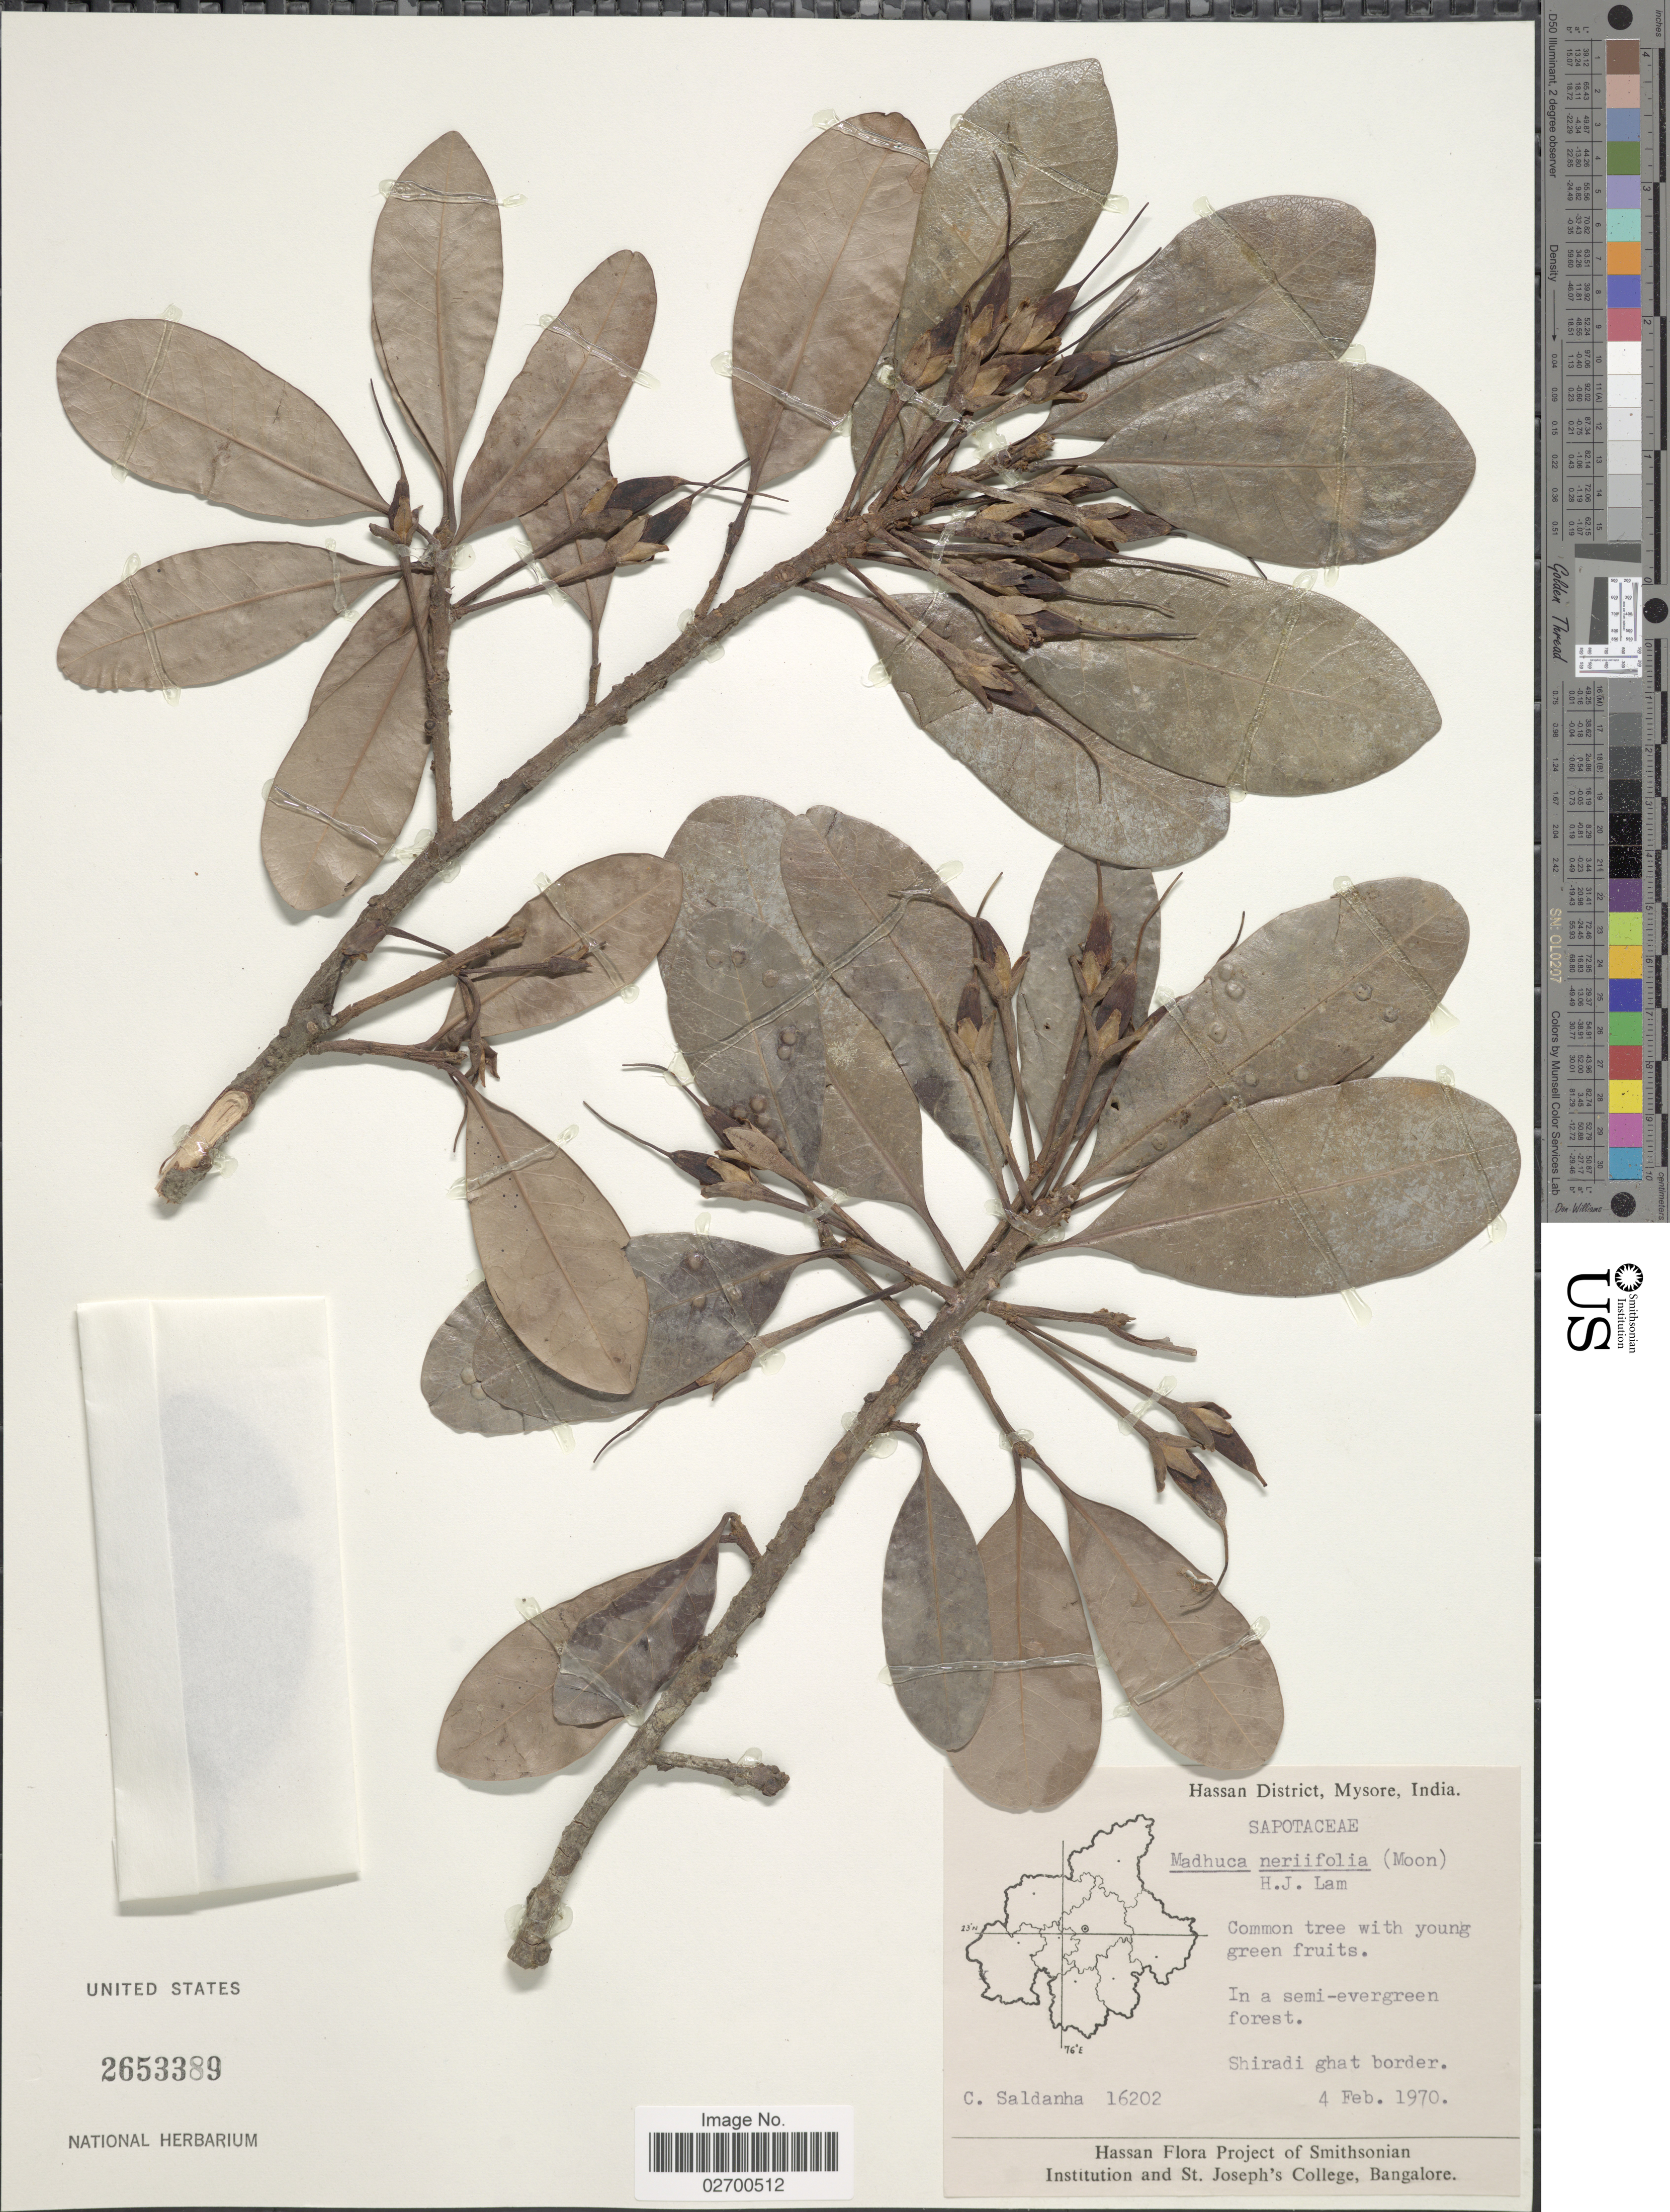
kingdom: Plantae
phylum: Tracheophyta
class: Magnoliopsida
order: Ericales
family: Sapotaceae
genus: Madhuca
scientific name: Madhuca neriifolia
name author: (K.H. Moon) H.J. Lam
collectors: C. Saldanha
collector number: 16202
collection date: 1970-02-04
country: India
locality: Hassan District, Mysore. Shiradi ghat border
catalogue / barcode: US 2653389